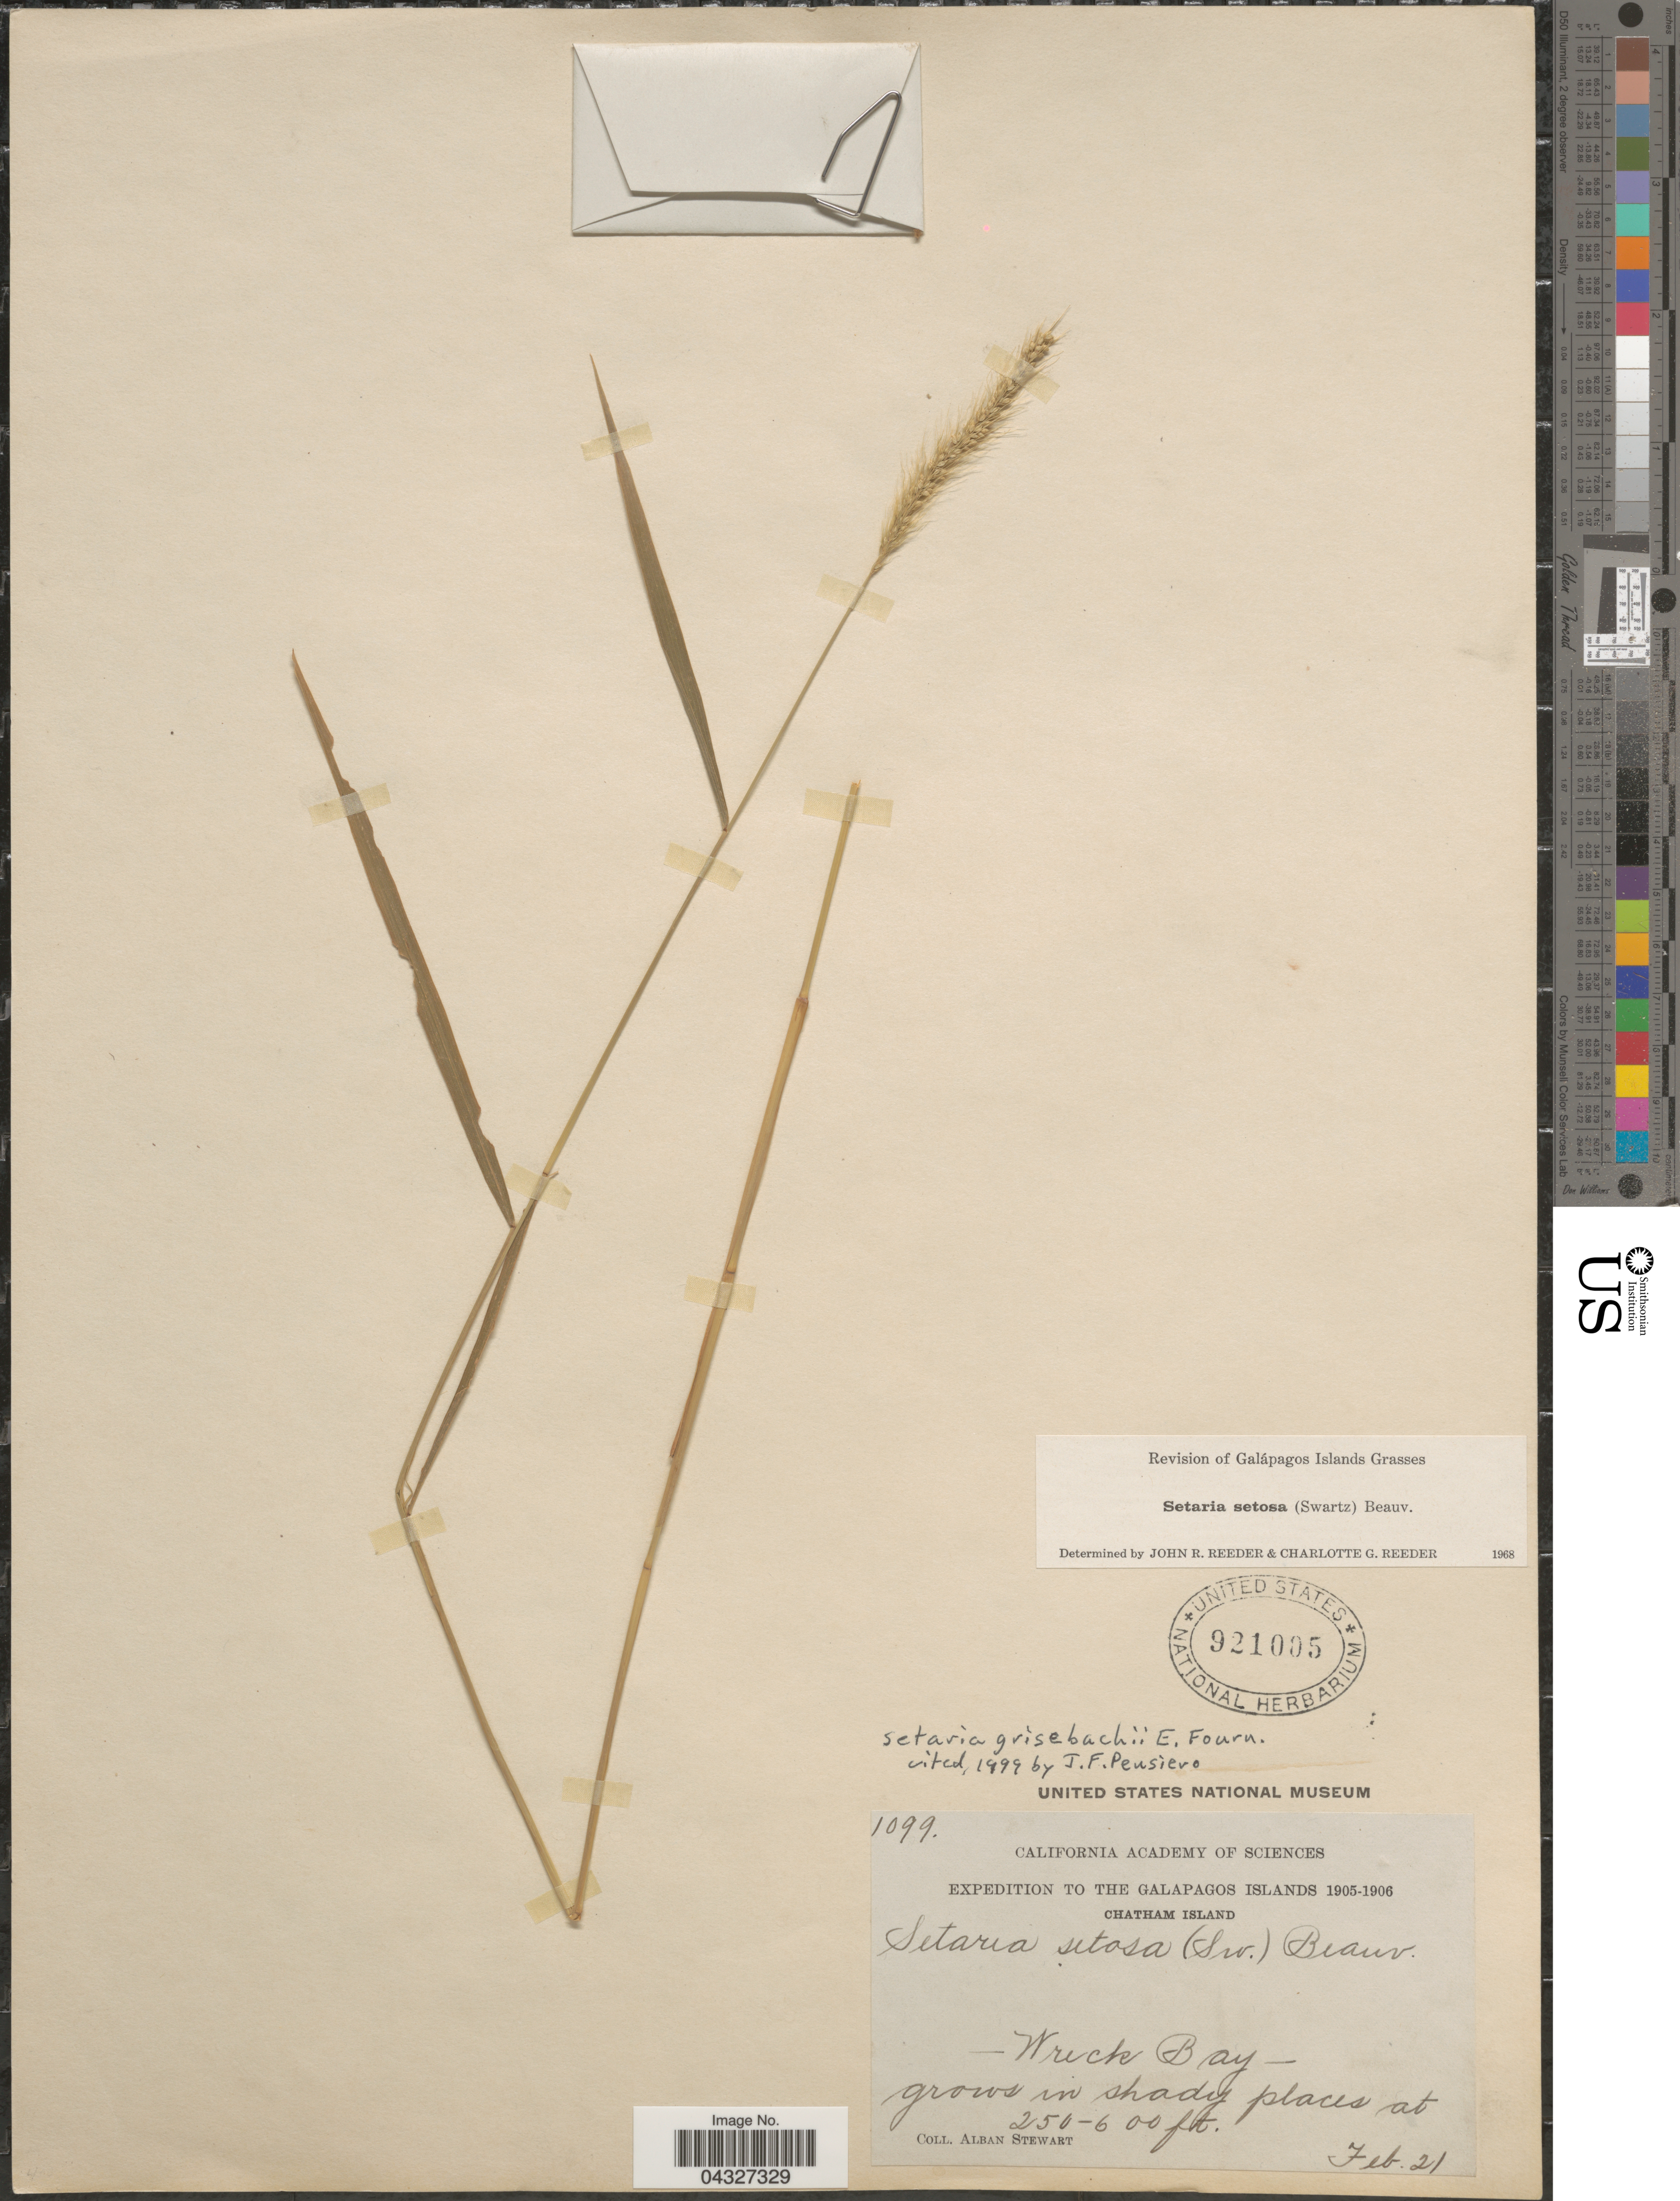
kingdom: Plantae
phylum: Tracheophyta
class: Liliopsida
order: Poales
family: Poaceae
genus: Setaria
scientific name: Setaria grisebachii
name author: E. Fourn.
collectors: A. Stewart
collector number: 1099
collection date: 1905-02-21/1906-02-21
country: Ecuador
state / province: Colón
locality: Expedition to the Galapagos Islands 1905-1906. Chatham Island. Wreck Bay - grows in shady places.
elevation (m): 76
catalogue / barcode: US 921005